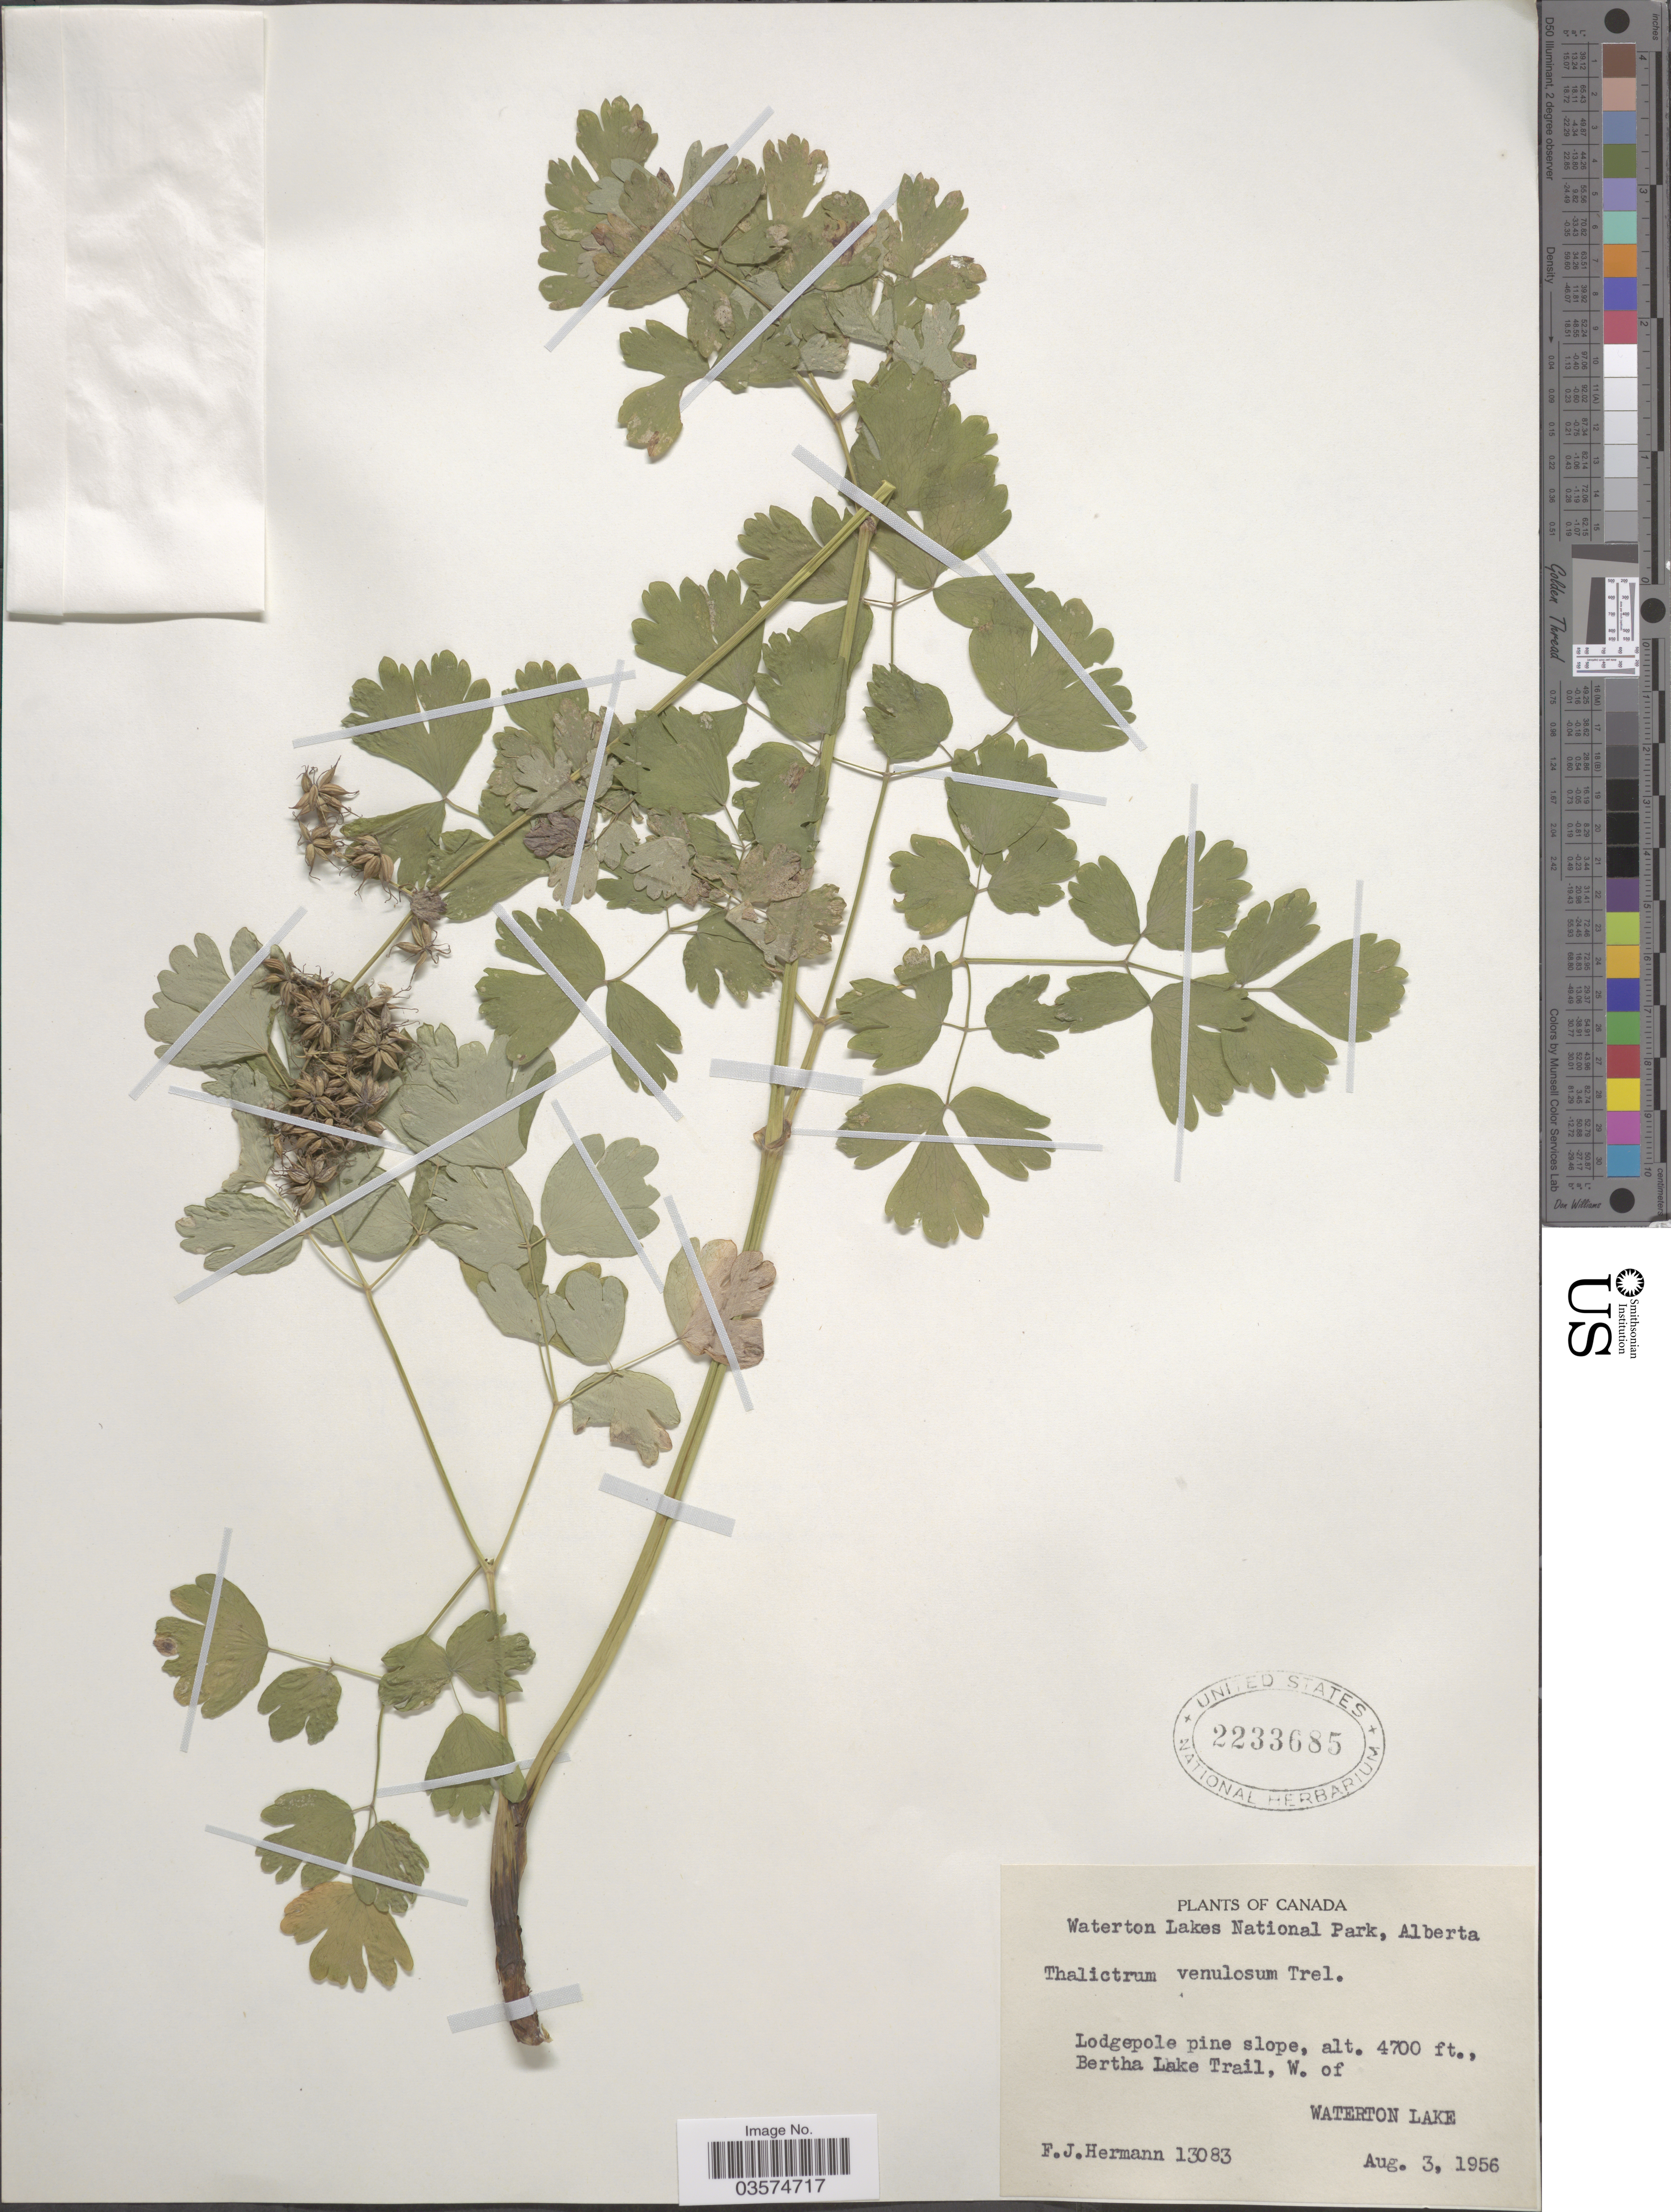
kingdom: Plantae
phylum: Tracheophyta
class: Magnoliopsida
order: Ranunculales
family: Ranunculaceae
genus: Thalictrum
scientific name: Thalictrum venulosum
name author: Trel.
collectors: F. J. Hermann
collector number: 13083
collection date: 1956-08-03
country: Canada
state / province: Alberta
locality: Waterton Lakes National Park. Lodgepole pine slope. Bertha Lake Trail, W. of Waterton Lake.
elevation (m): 1433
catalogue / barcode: US 2233685